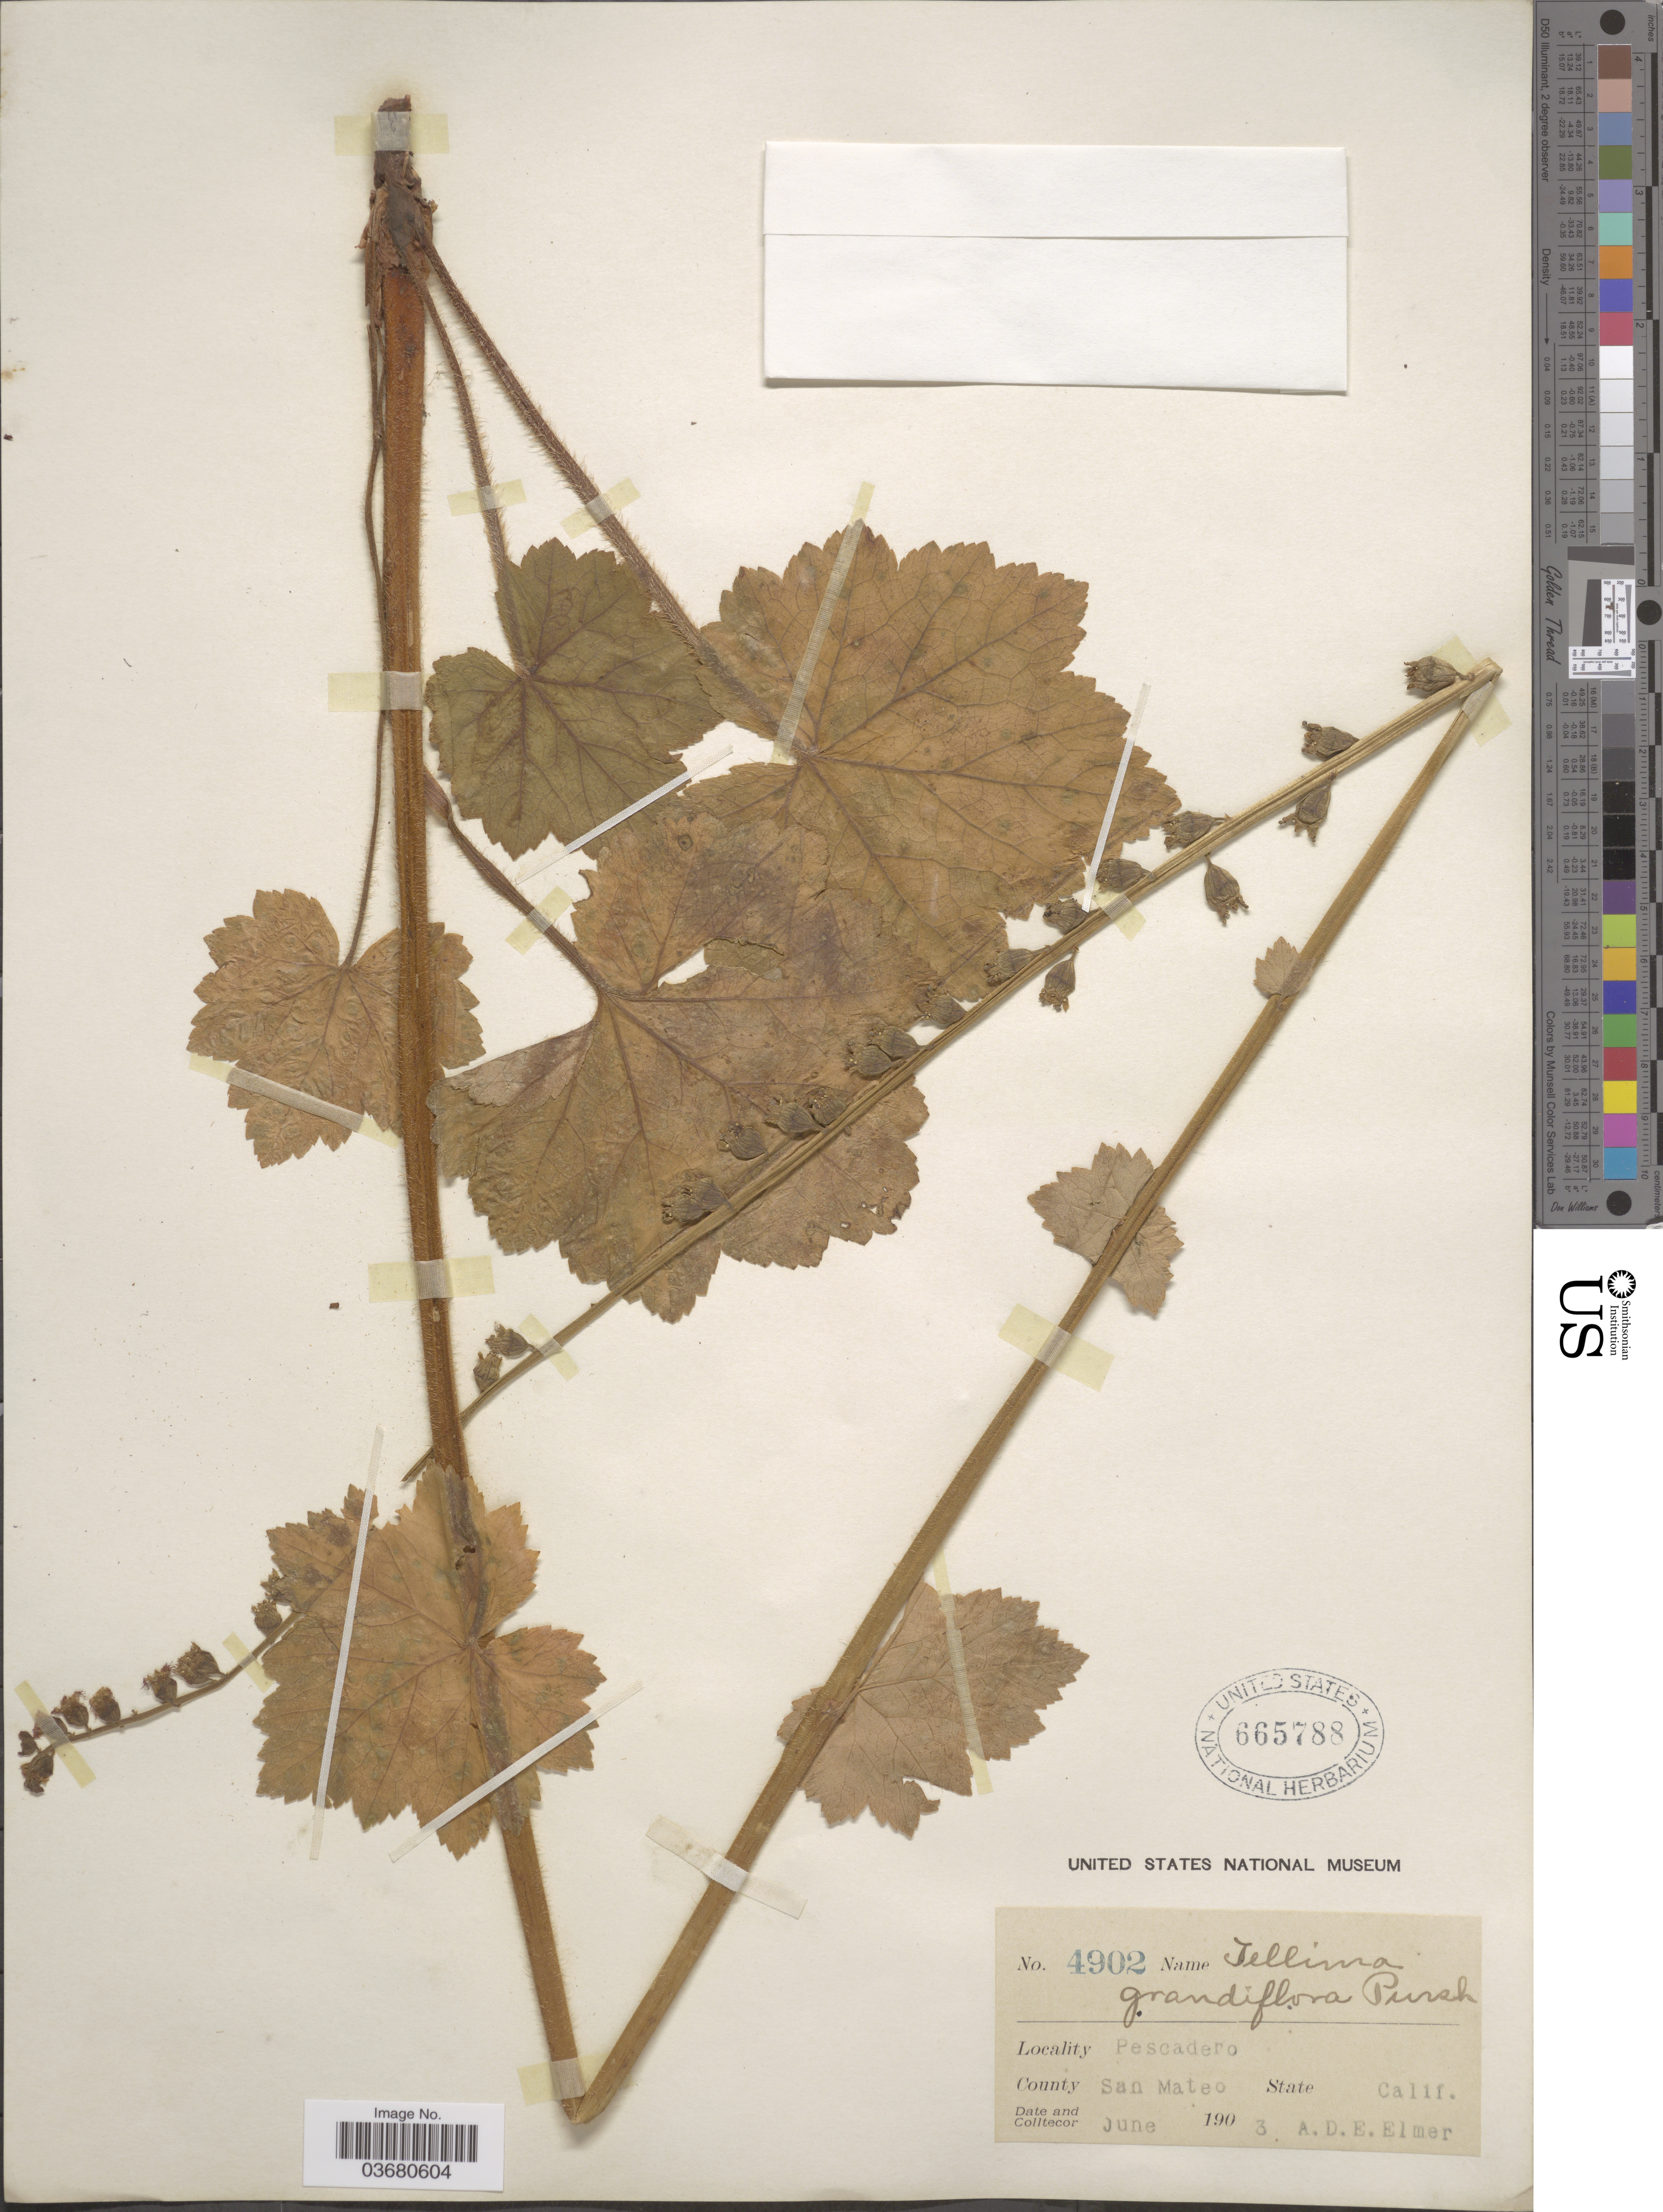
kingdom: Plantae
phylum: Tracheophyta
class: Magnoliopsida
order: Saxifragales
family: Saxifragaceae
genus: Tellima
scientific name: Tellima grandiflora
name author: (Pursh) Douglas ex Lindl.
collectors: A. D. E. Elmer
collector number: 4902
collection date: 1903-06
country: United States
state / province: California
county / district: San Mateo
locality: Pescadero. County San Mateo.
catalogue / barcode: US 665788